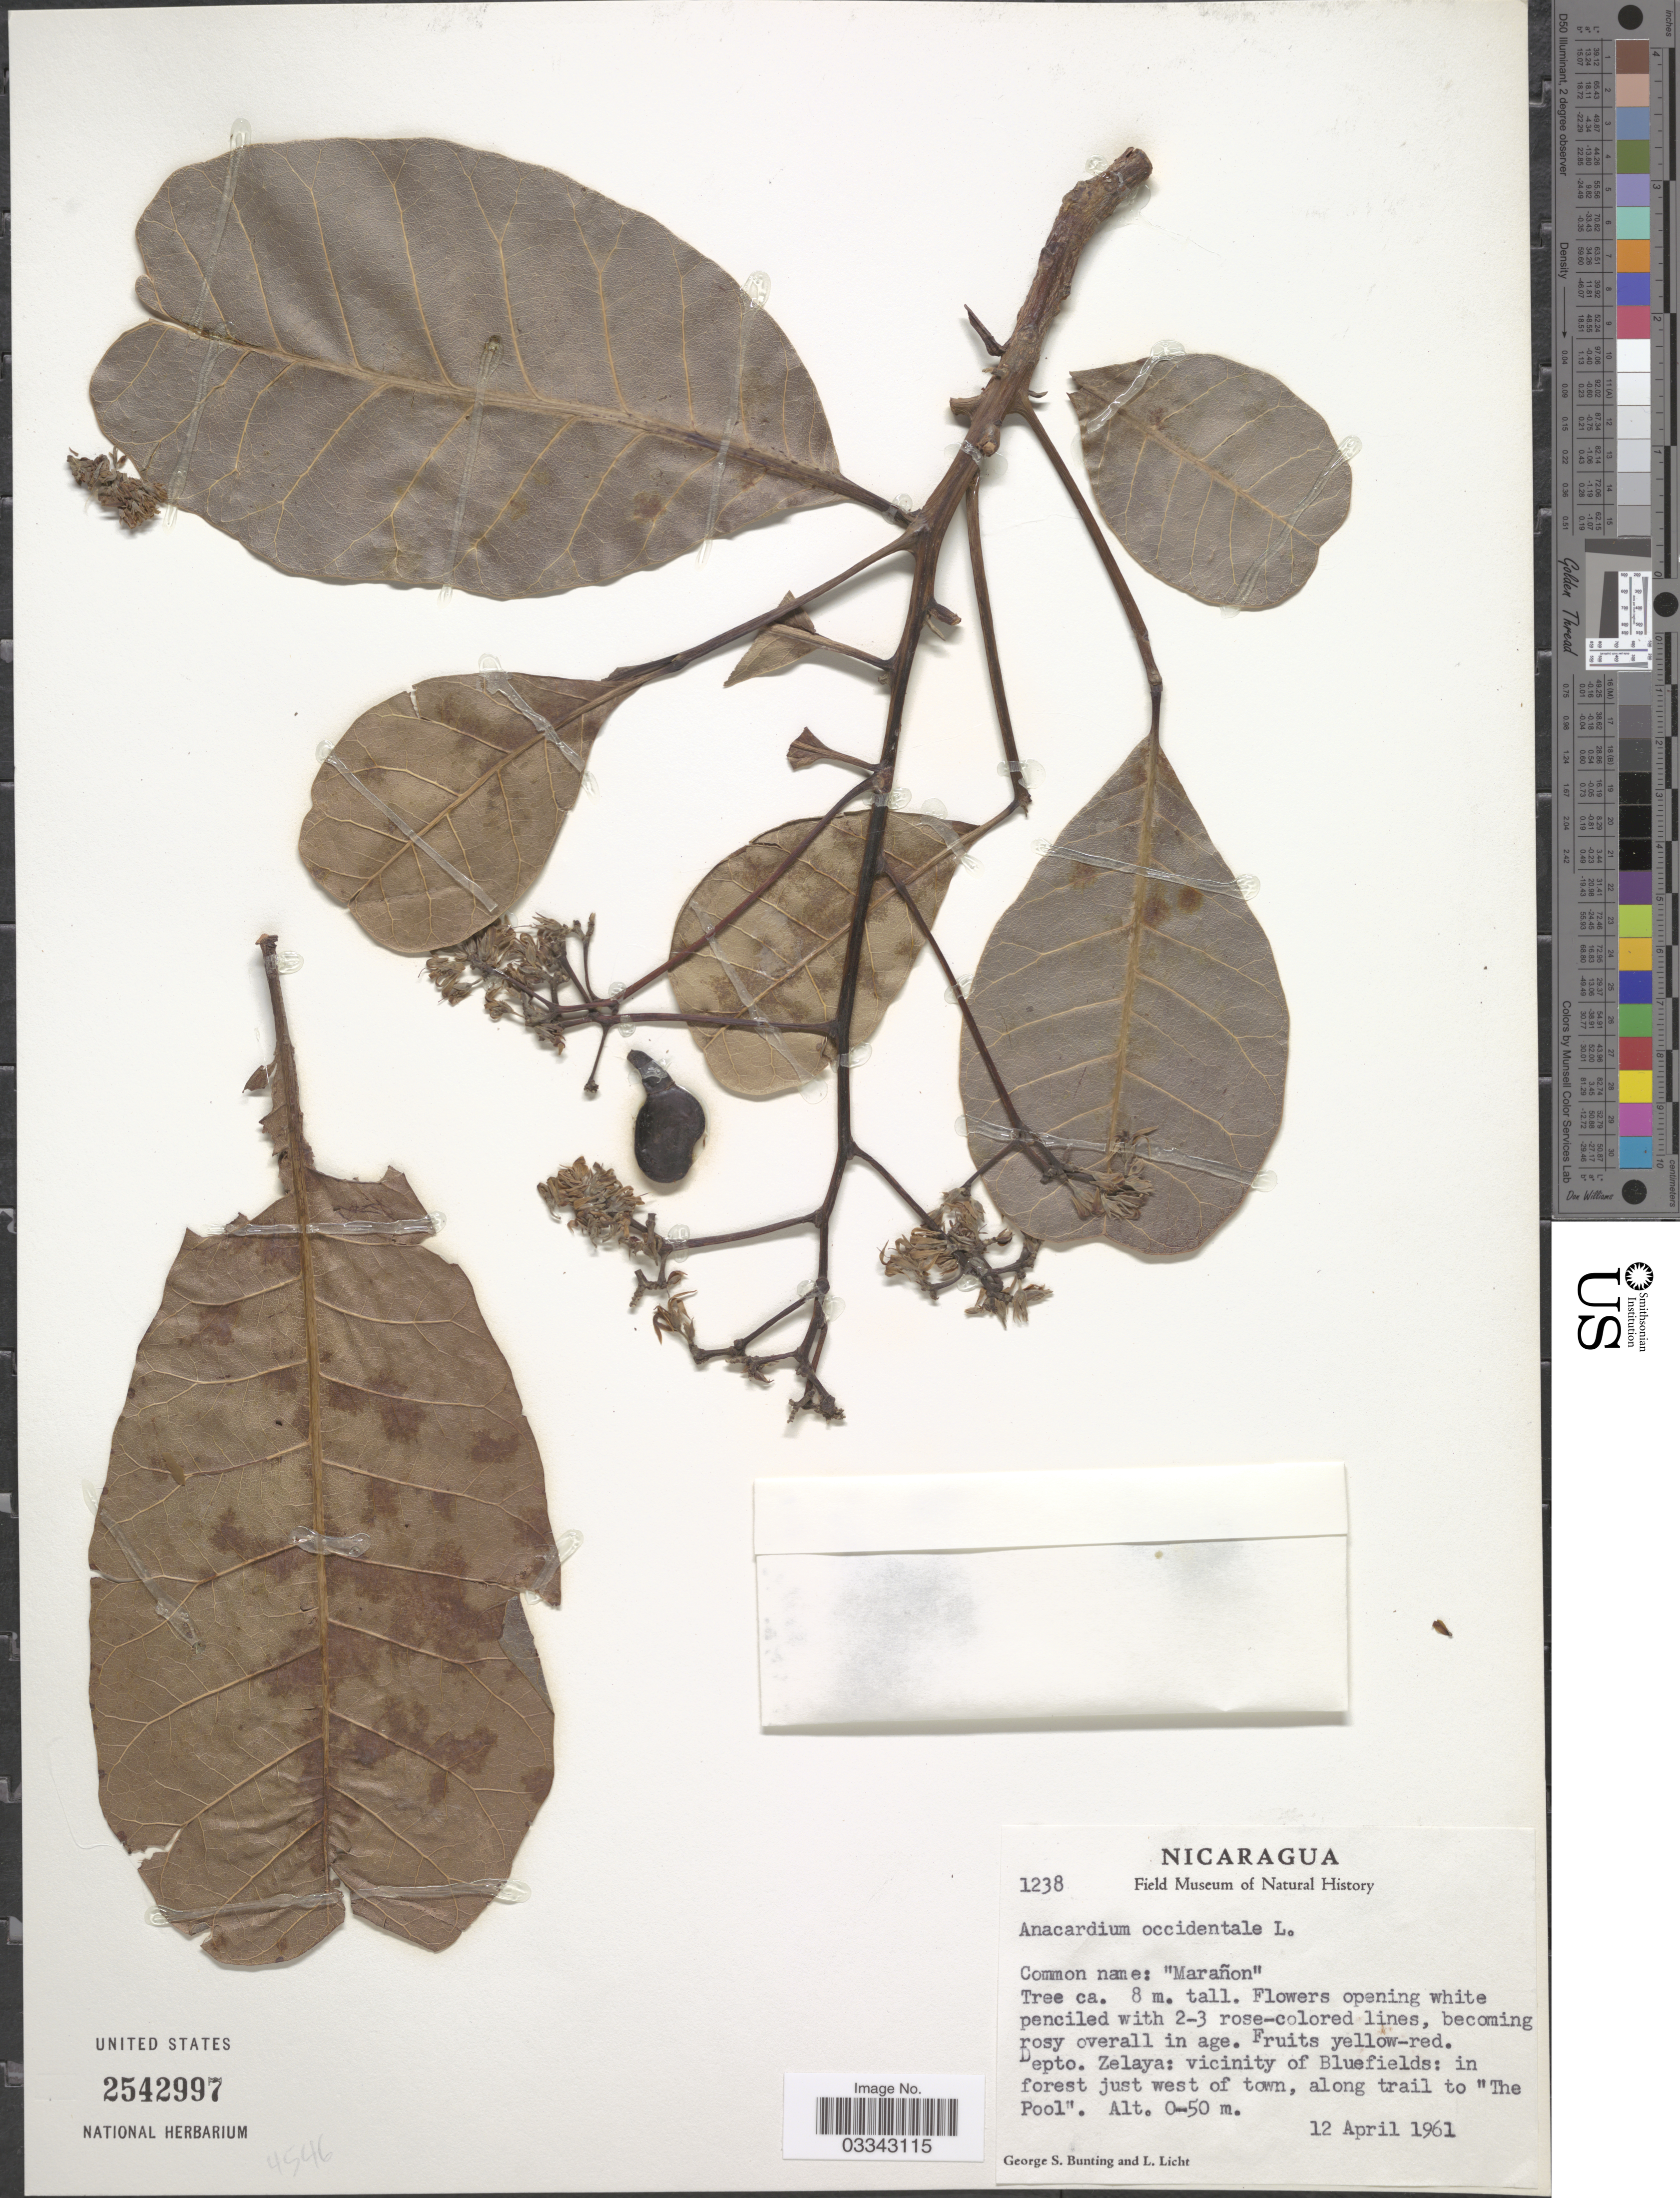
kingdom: Plantae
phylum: Tracheophyta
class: Magnoliopsida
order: Sapindales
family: Anacardiaceae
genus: Anacardium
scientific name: Anacardium occidentale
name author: L.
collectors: G. S. Bunting & L. Licht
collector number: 1238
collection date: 1961-04-12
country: Nicaragua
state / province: Atlántico Sur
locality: Depto. Zelaya: in vicinity of Bluefields: in forest just west of town, along trail to 'The Pool'.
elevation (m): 0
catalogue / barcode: US 2542997